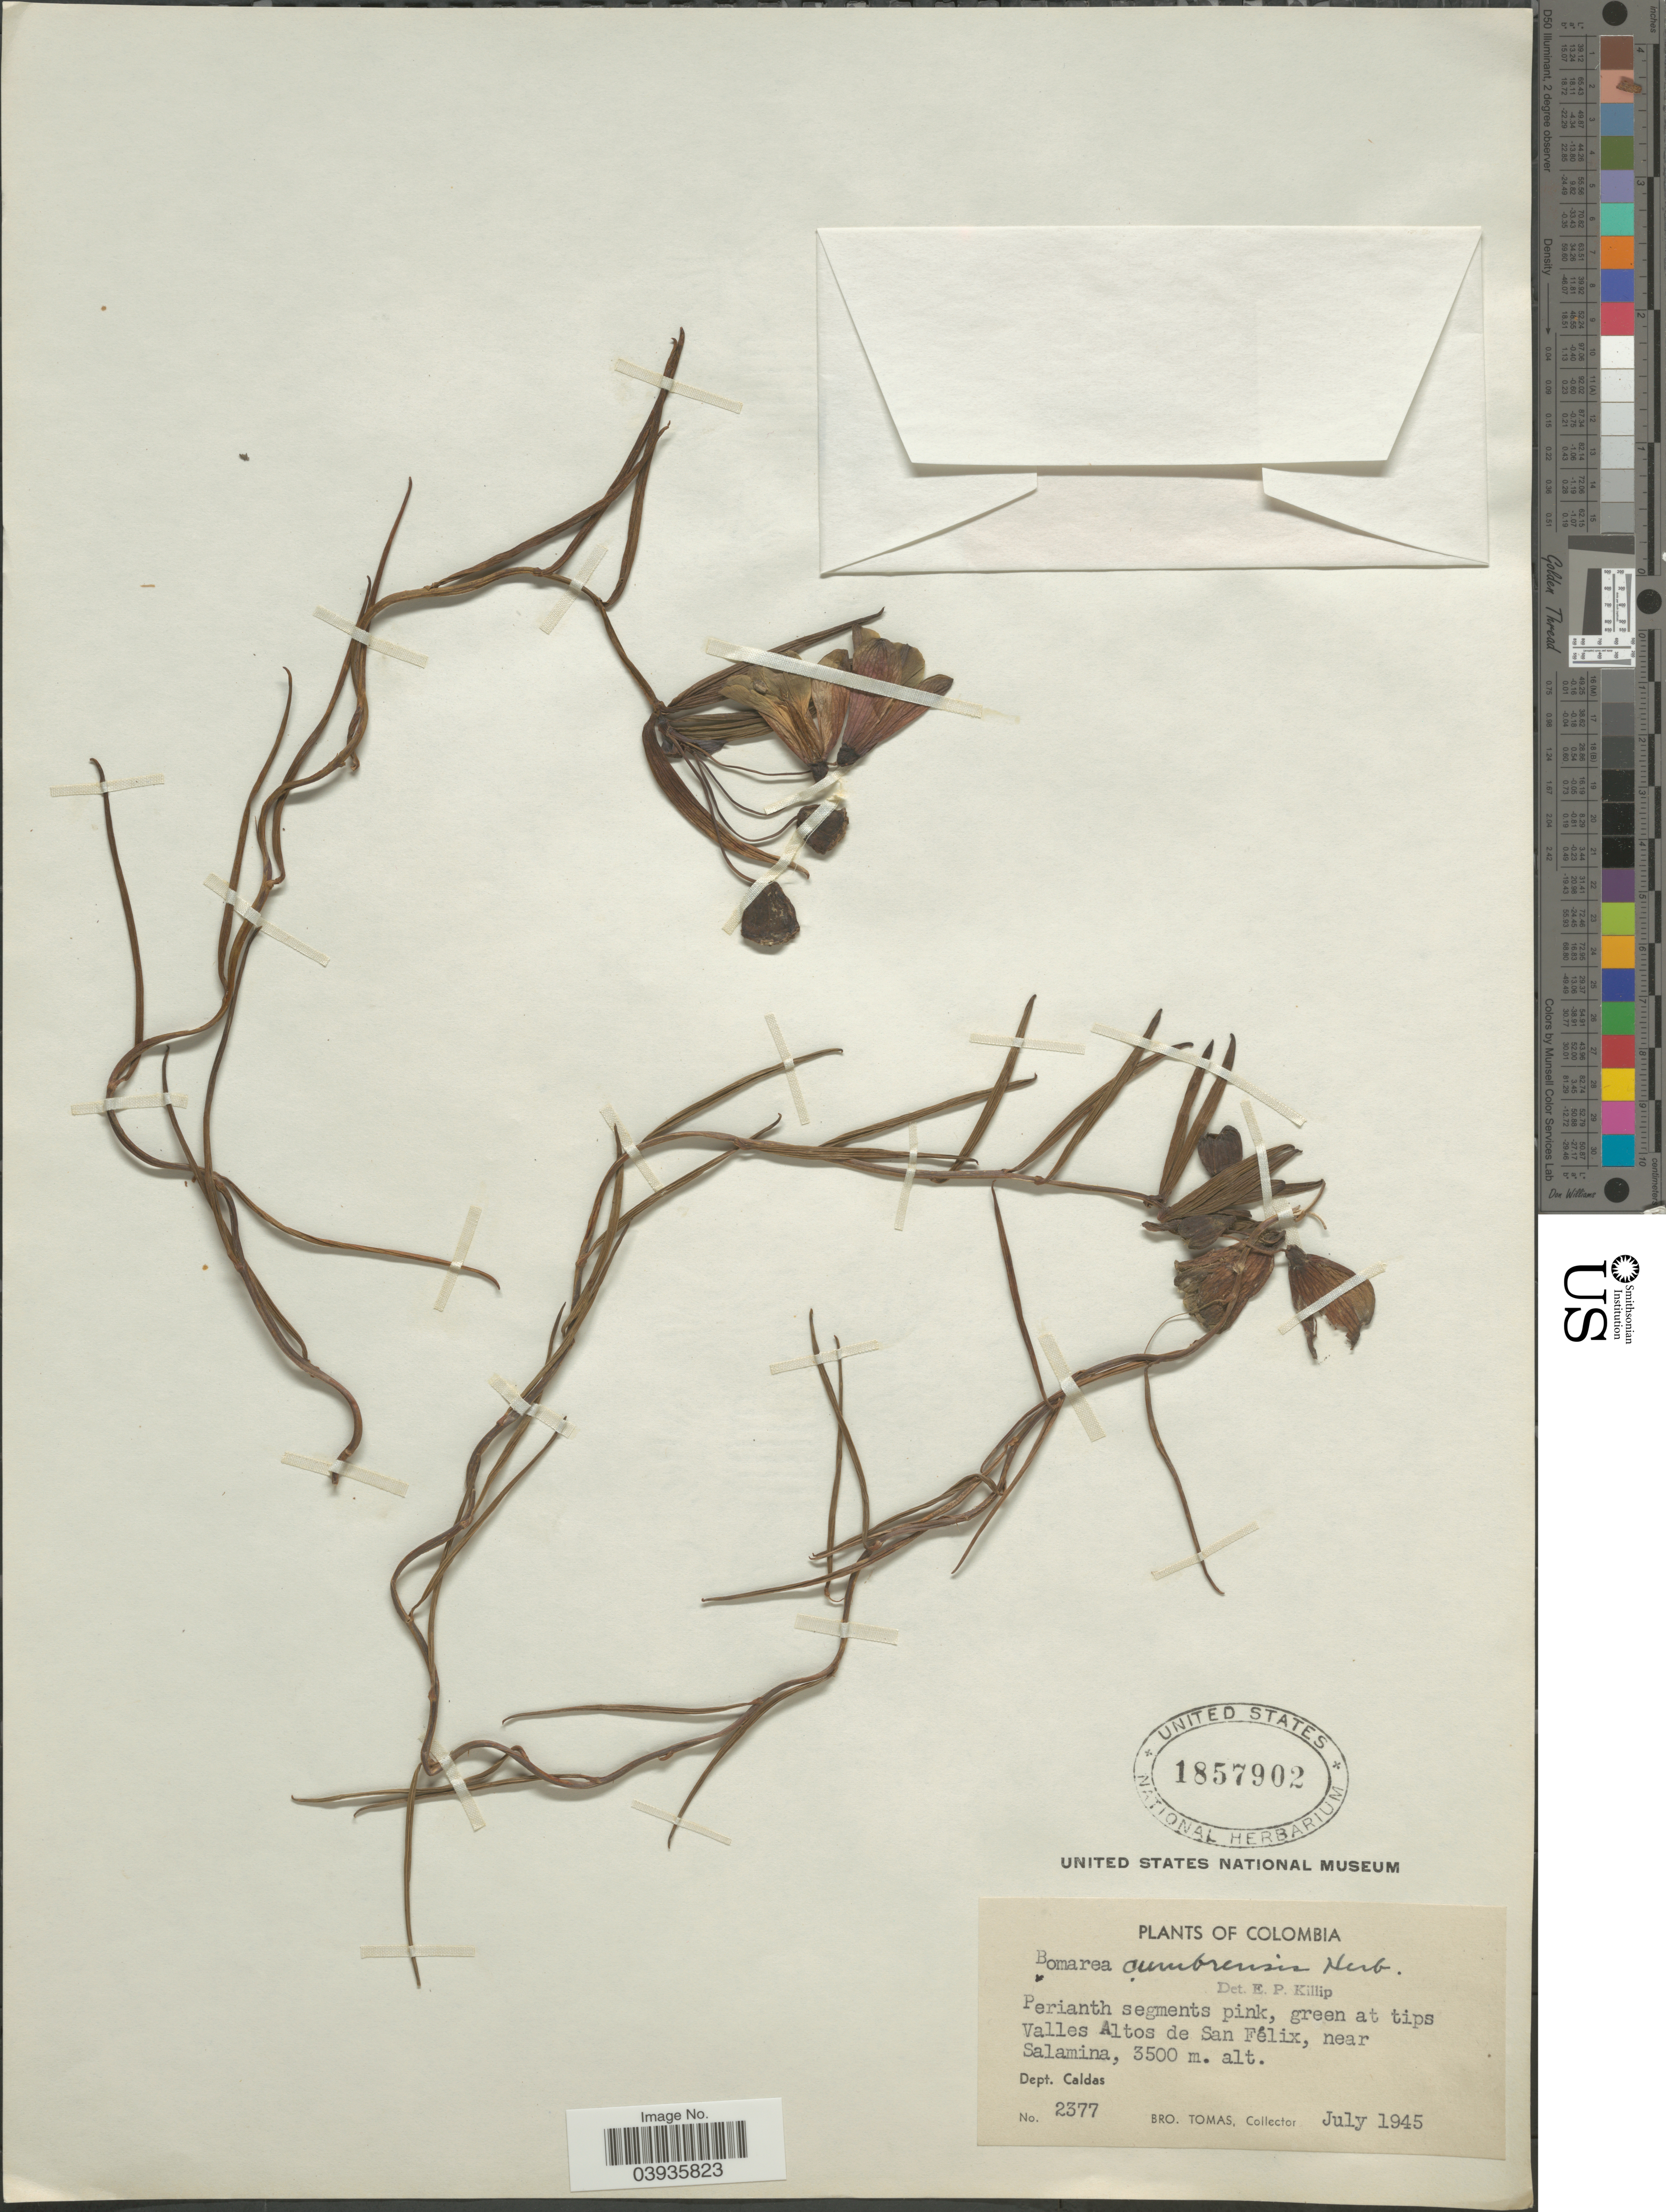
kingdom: Plantae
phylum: Tracheophyta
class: Liliopsida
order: Liliales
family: Alstroemeriaceae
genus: Bomarea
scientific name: Bomarea cumbrensis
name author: Herb.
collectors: B. Tomas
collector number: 2377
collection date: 1945-07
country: Colombia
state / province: Caldas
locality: Valles Altos de San Félix, near Salamina. Dept. Caldas.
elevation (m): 3500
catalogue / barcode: US 1857902